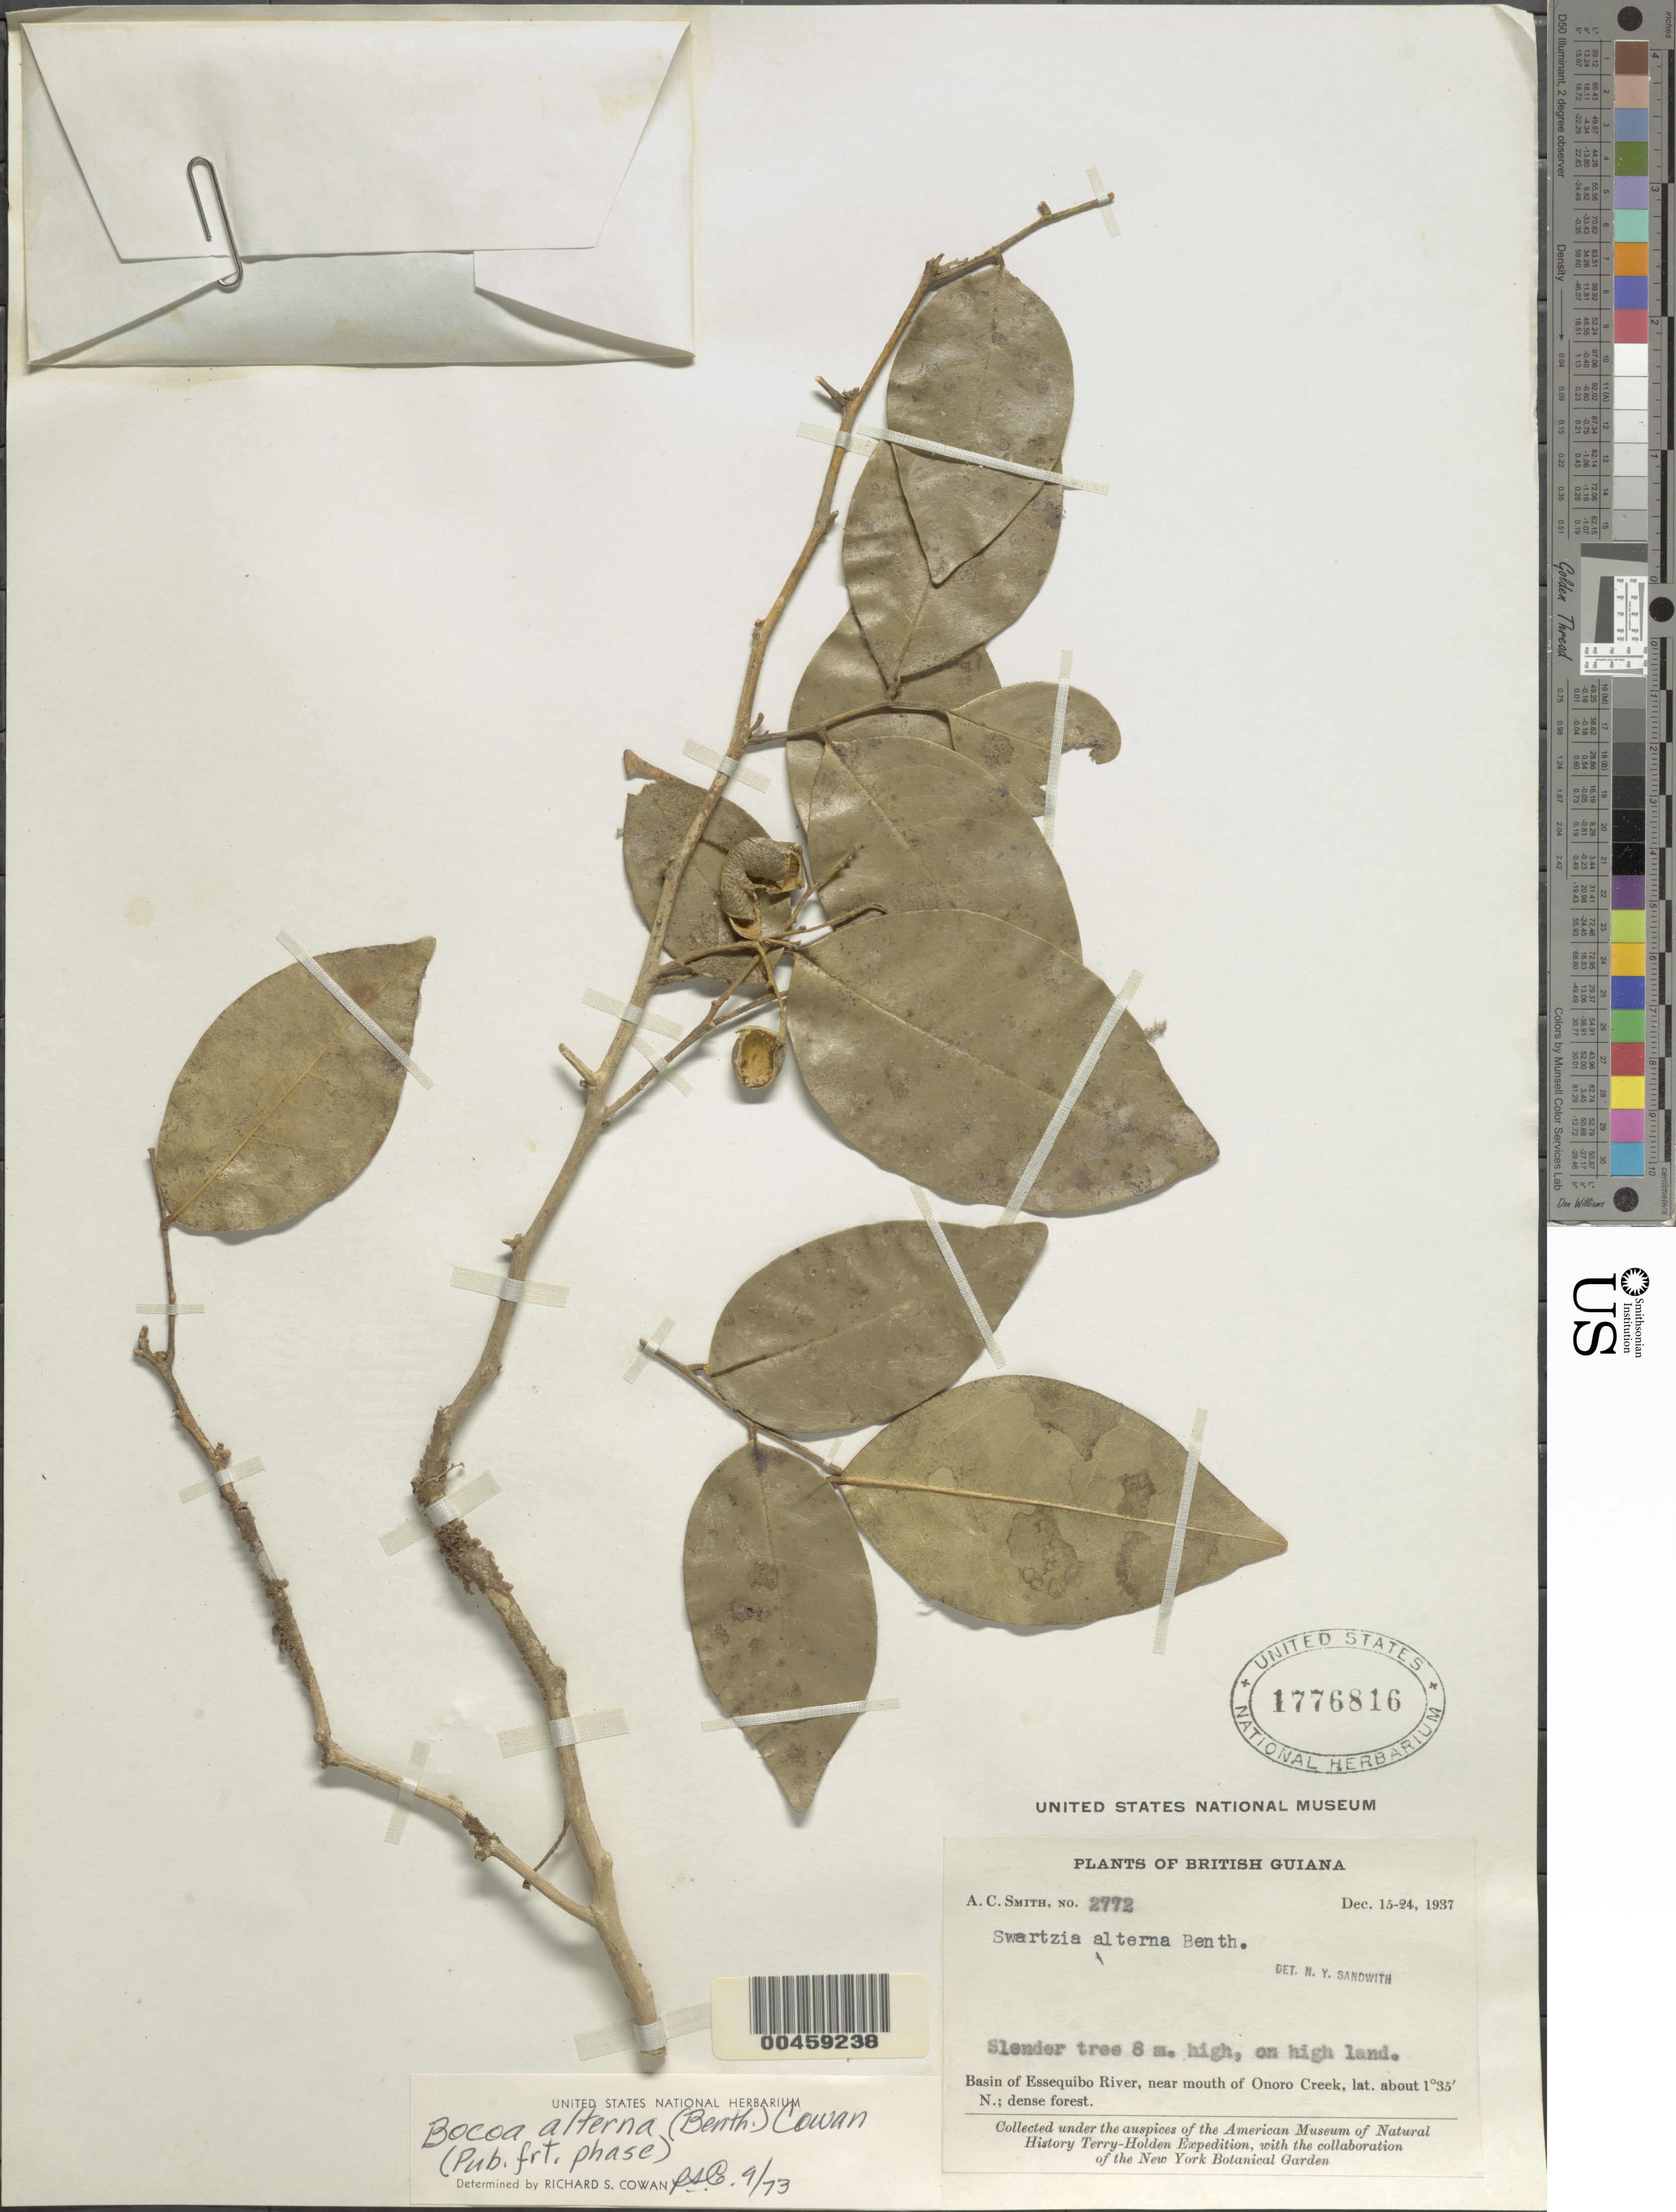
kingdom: Plantae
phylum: Tracheophyta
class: Magnoliopsida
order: Fabales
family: Fabaceae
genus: Bocoa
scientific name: Bocoa alterna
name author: (Benth.) R.S. Cowan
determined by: Cowan, R. S.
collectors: A. C. Smith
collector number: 2772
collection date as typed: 15 Dec 1937 to 24 Dec 1937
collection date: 1937-12-15/1937-12-24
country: Guyana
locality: Onoro creek, near mouth of; basin of essequibo river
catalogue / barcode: US 1776816